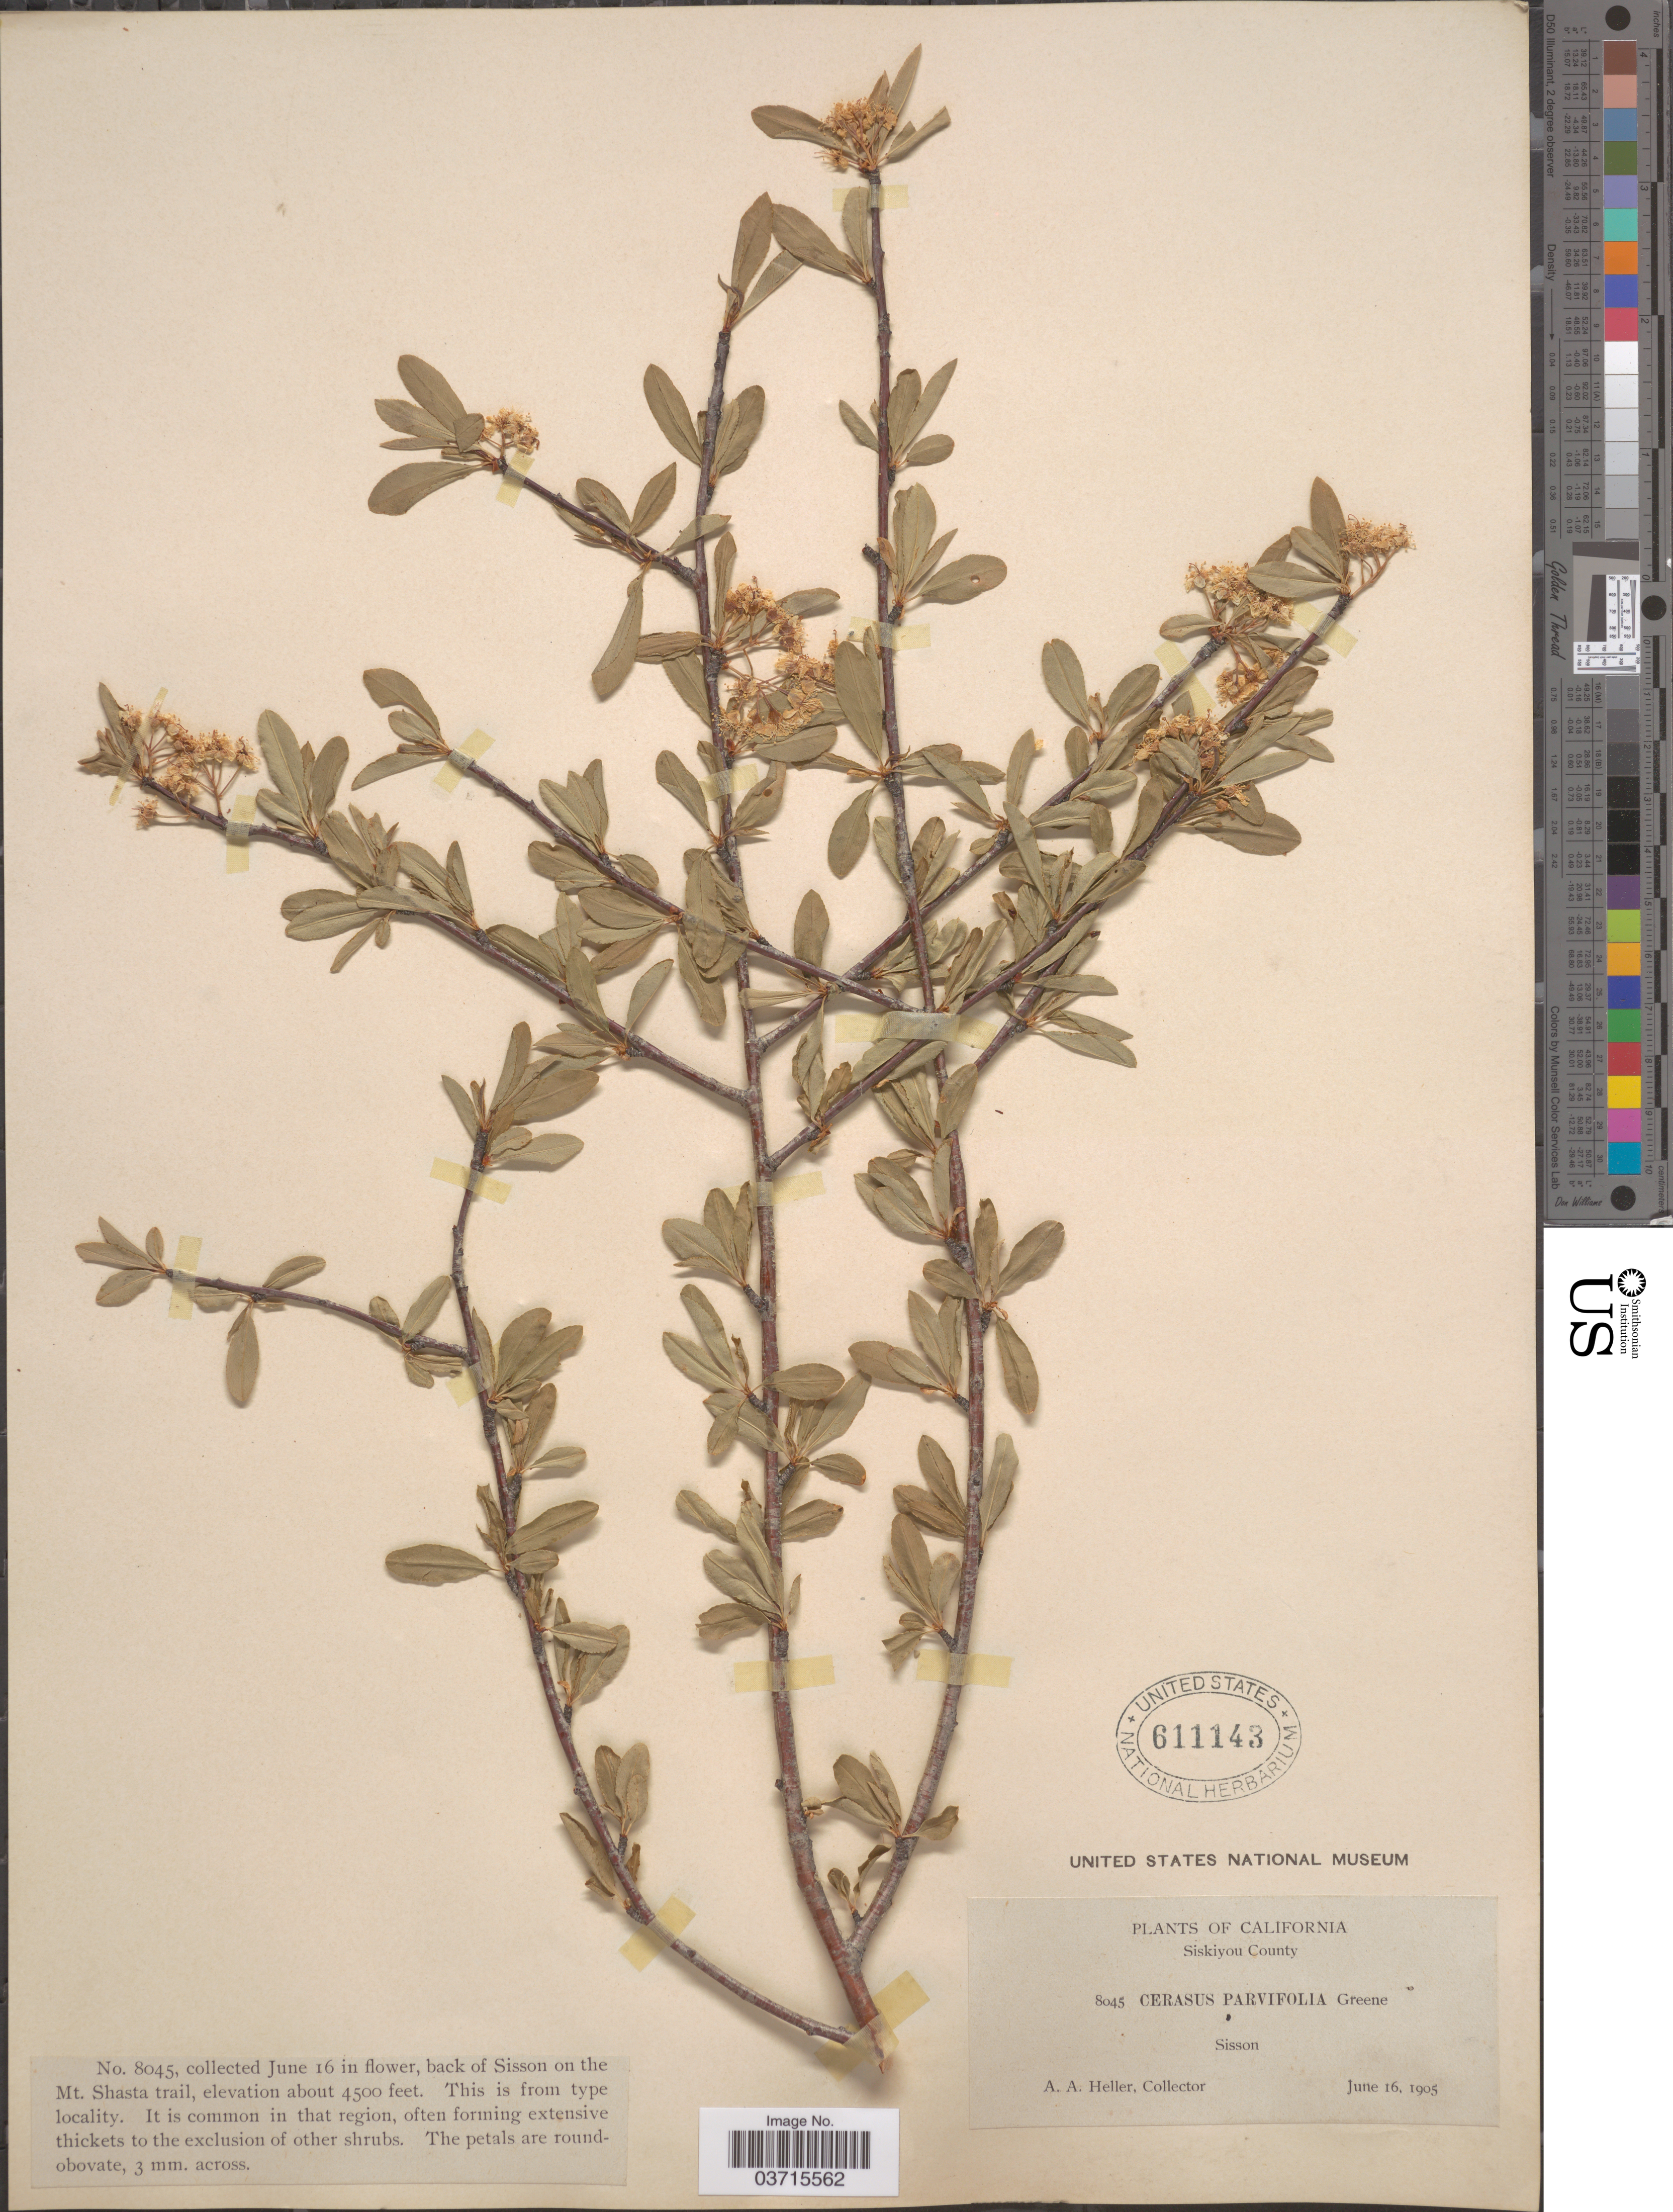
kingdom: Plantae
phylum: Tracheophyta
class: Magnoliopsida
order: Rosales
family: Rosaceae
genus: Prunus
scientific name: Prunus emarginata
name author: (Douglas ex Hook.) Eaton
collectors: A. A. Heller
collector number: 8045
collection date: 1905-06-16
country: United States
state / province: California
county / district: Siskiyou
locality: Siskiyou County. Sisson. Back of Sisson on the Mt. Shasta trail.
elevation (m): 1372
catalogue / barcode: US 611143